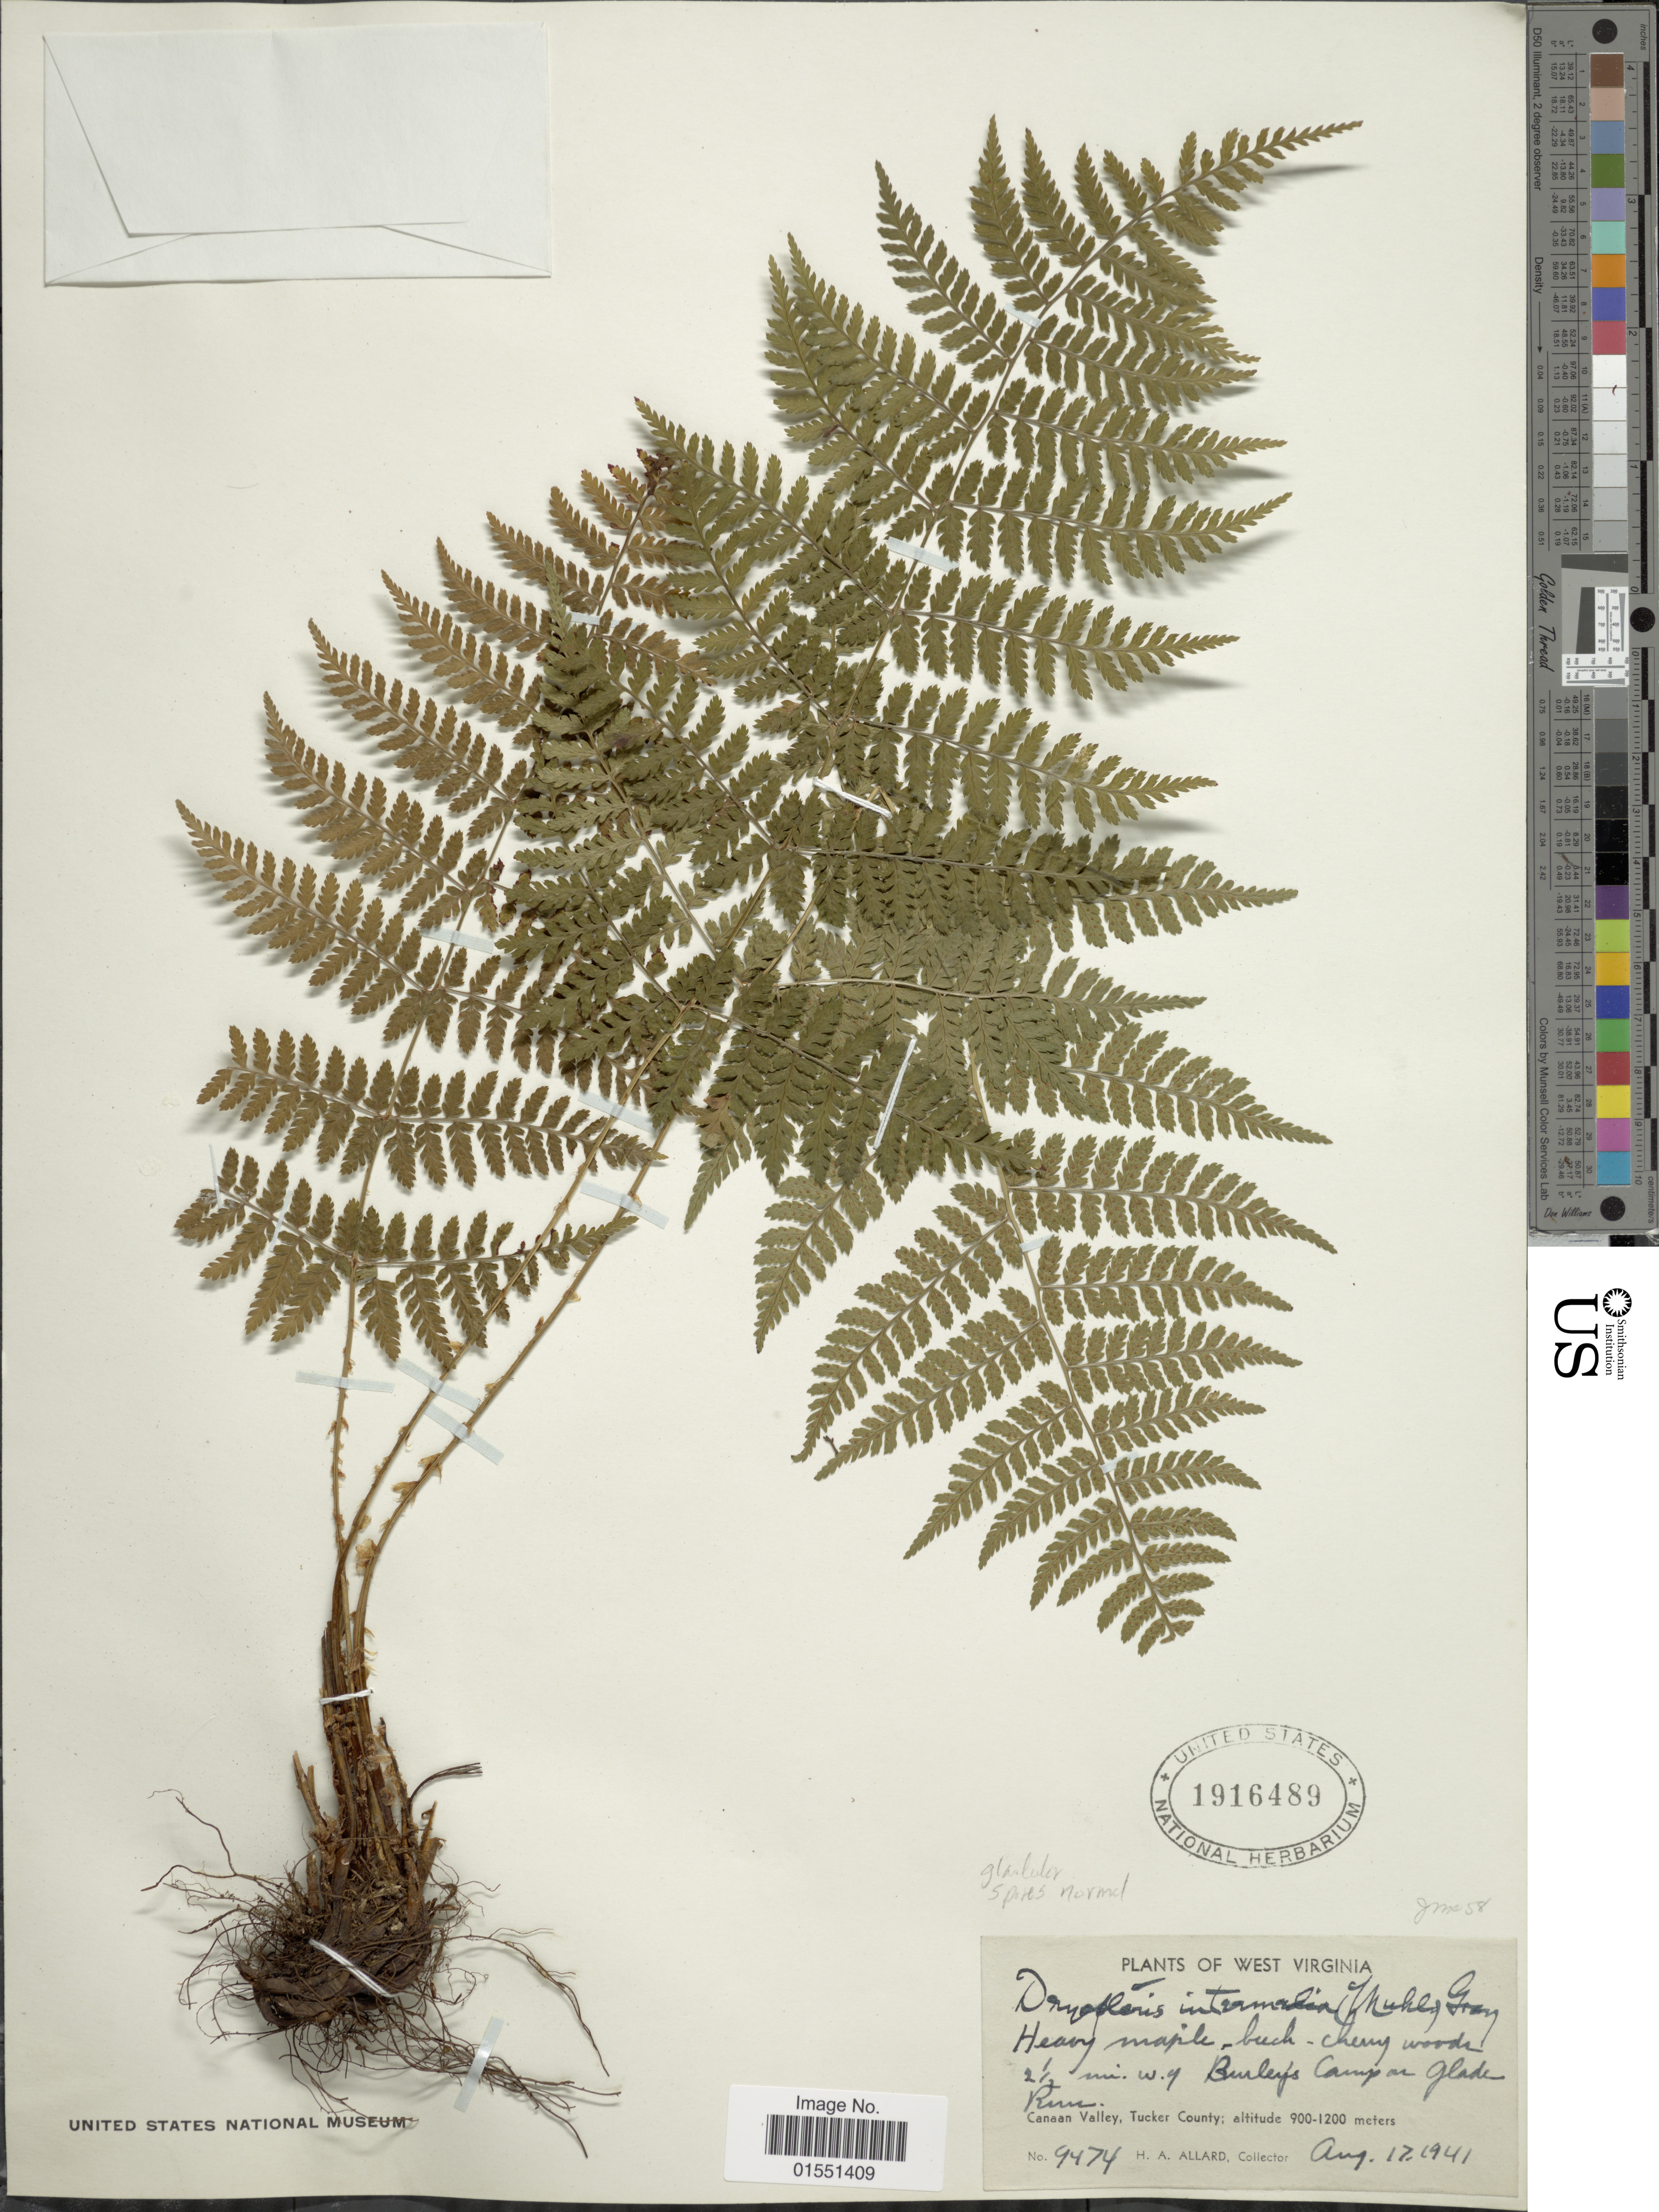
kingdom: Plantae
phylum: Tracheophyta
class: Polypodiopsida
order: Polypodiales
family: Dryopteridaceae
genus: Dryopteris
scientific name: Dryopteris intermedia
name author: (Muhl.) A. Gray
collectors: H. A. Allard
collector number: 9474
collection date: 1941-08-17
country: United States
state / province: West Virginia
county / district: Tucker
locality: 2½ mi. w. of Burley's Camp or Glade River. Canaan Valley, Tucker County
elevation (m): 900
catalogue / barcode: US 1916489